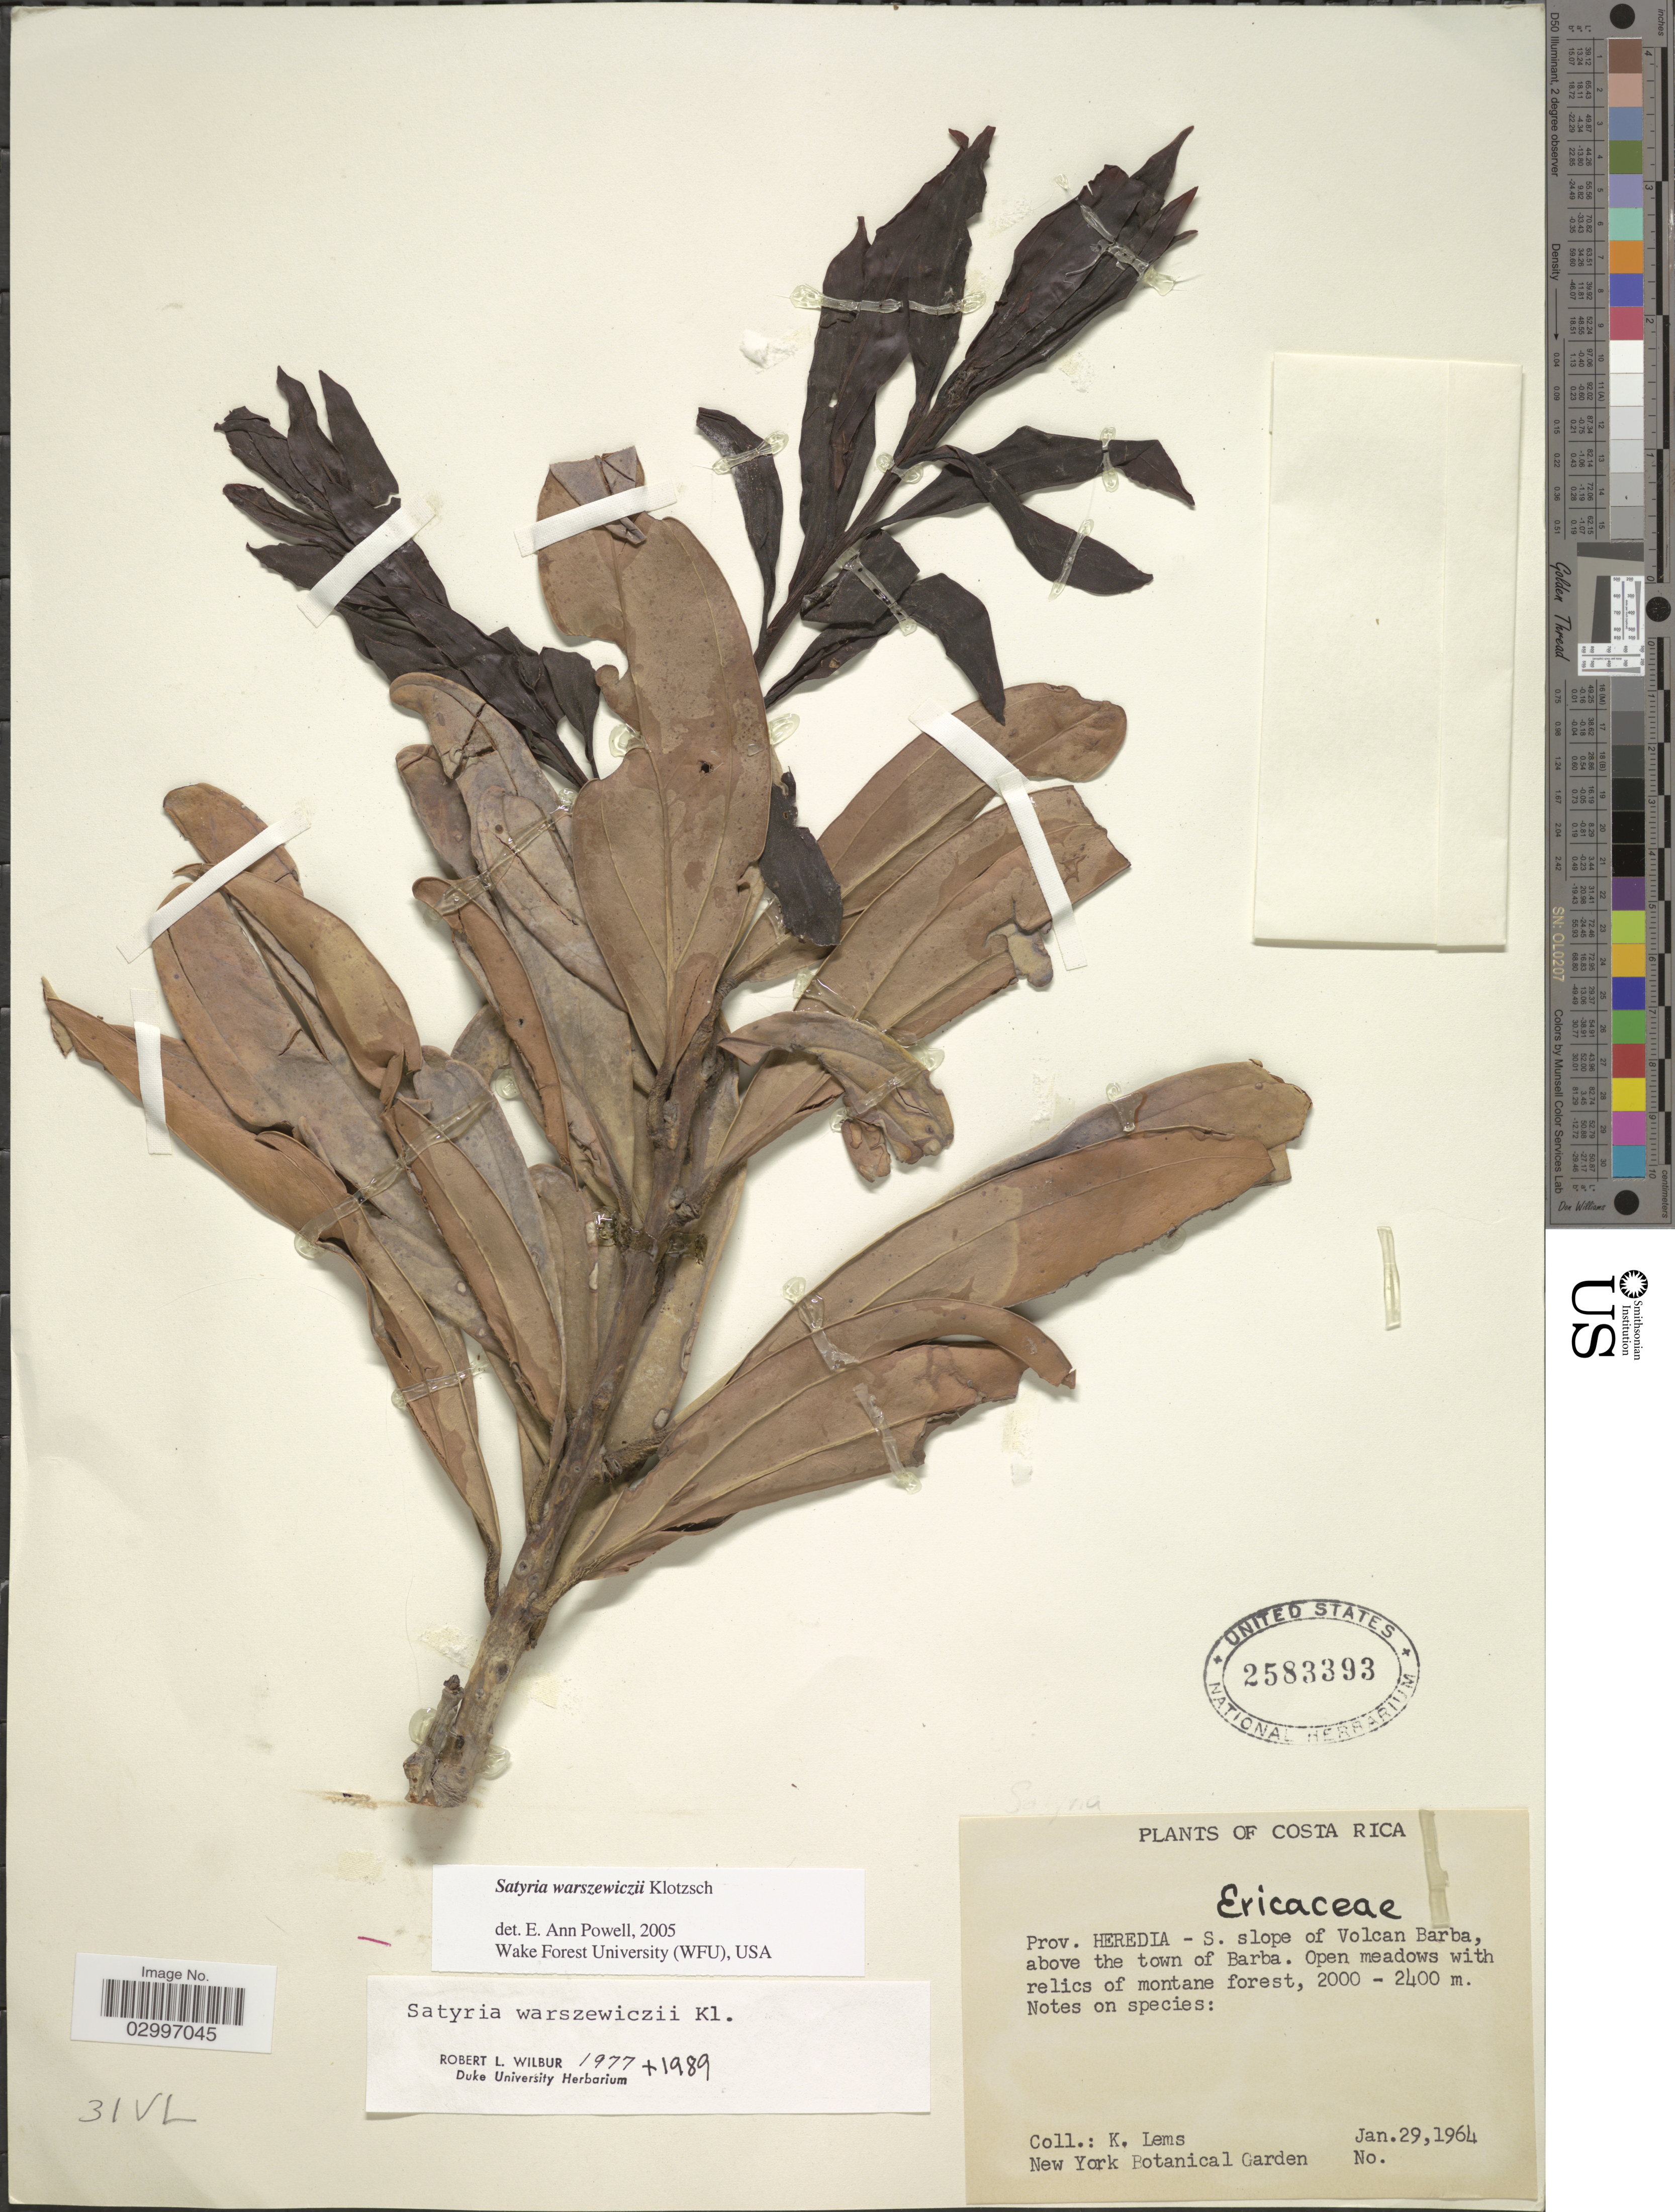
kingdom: Plantae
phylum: Tracheophyta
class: Magnoliopsida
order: Ericales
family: Ericaceae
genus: Satyria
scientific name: Satyria warszewiczii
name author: Klotzsch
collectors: K. Lems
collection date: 1964-01-29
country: Costa Rica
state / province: Heredia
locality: S. slope of Volcan Barba, above the town of Barba.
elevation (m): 2000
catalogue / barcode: US 2583393